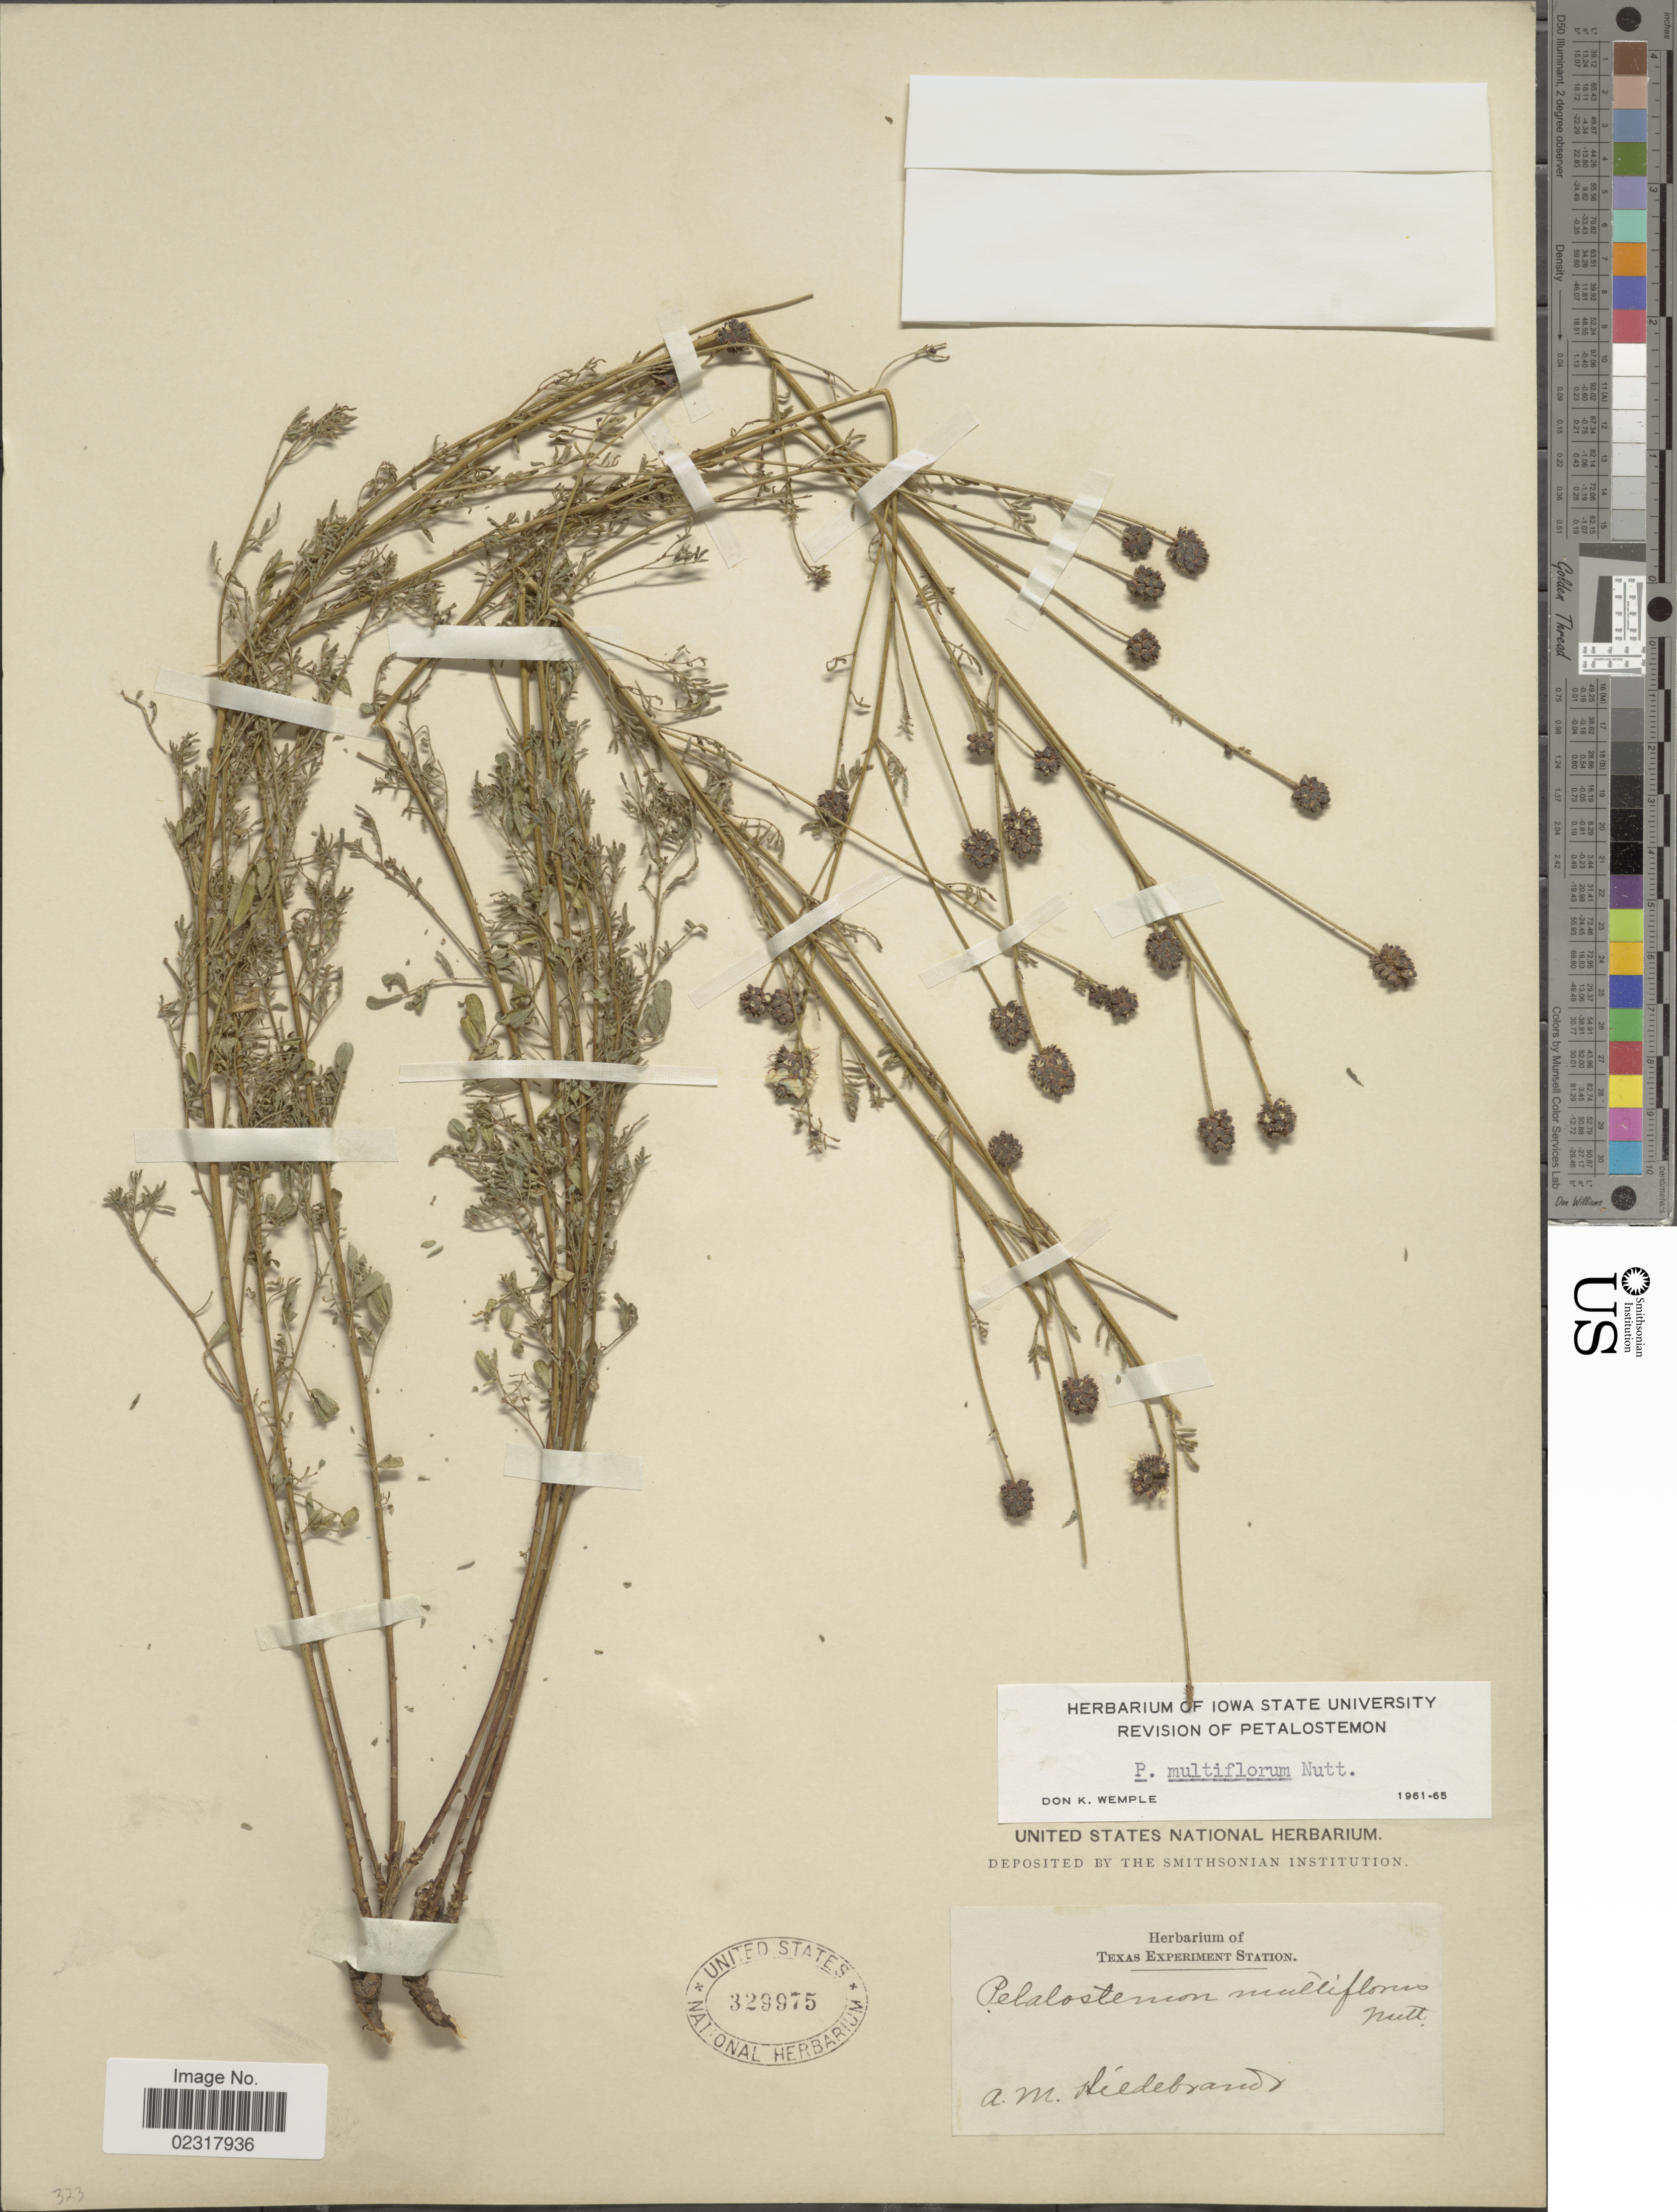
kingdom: Plantae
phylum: Tracheophyta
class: Magnoliopsida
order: Fabales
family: Fabaceae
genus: Dalea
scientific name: Dalea multiflora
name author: (Nutt.) Shinners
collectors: A. Hildebrandt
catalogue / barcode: US 329975